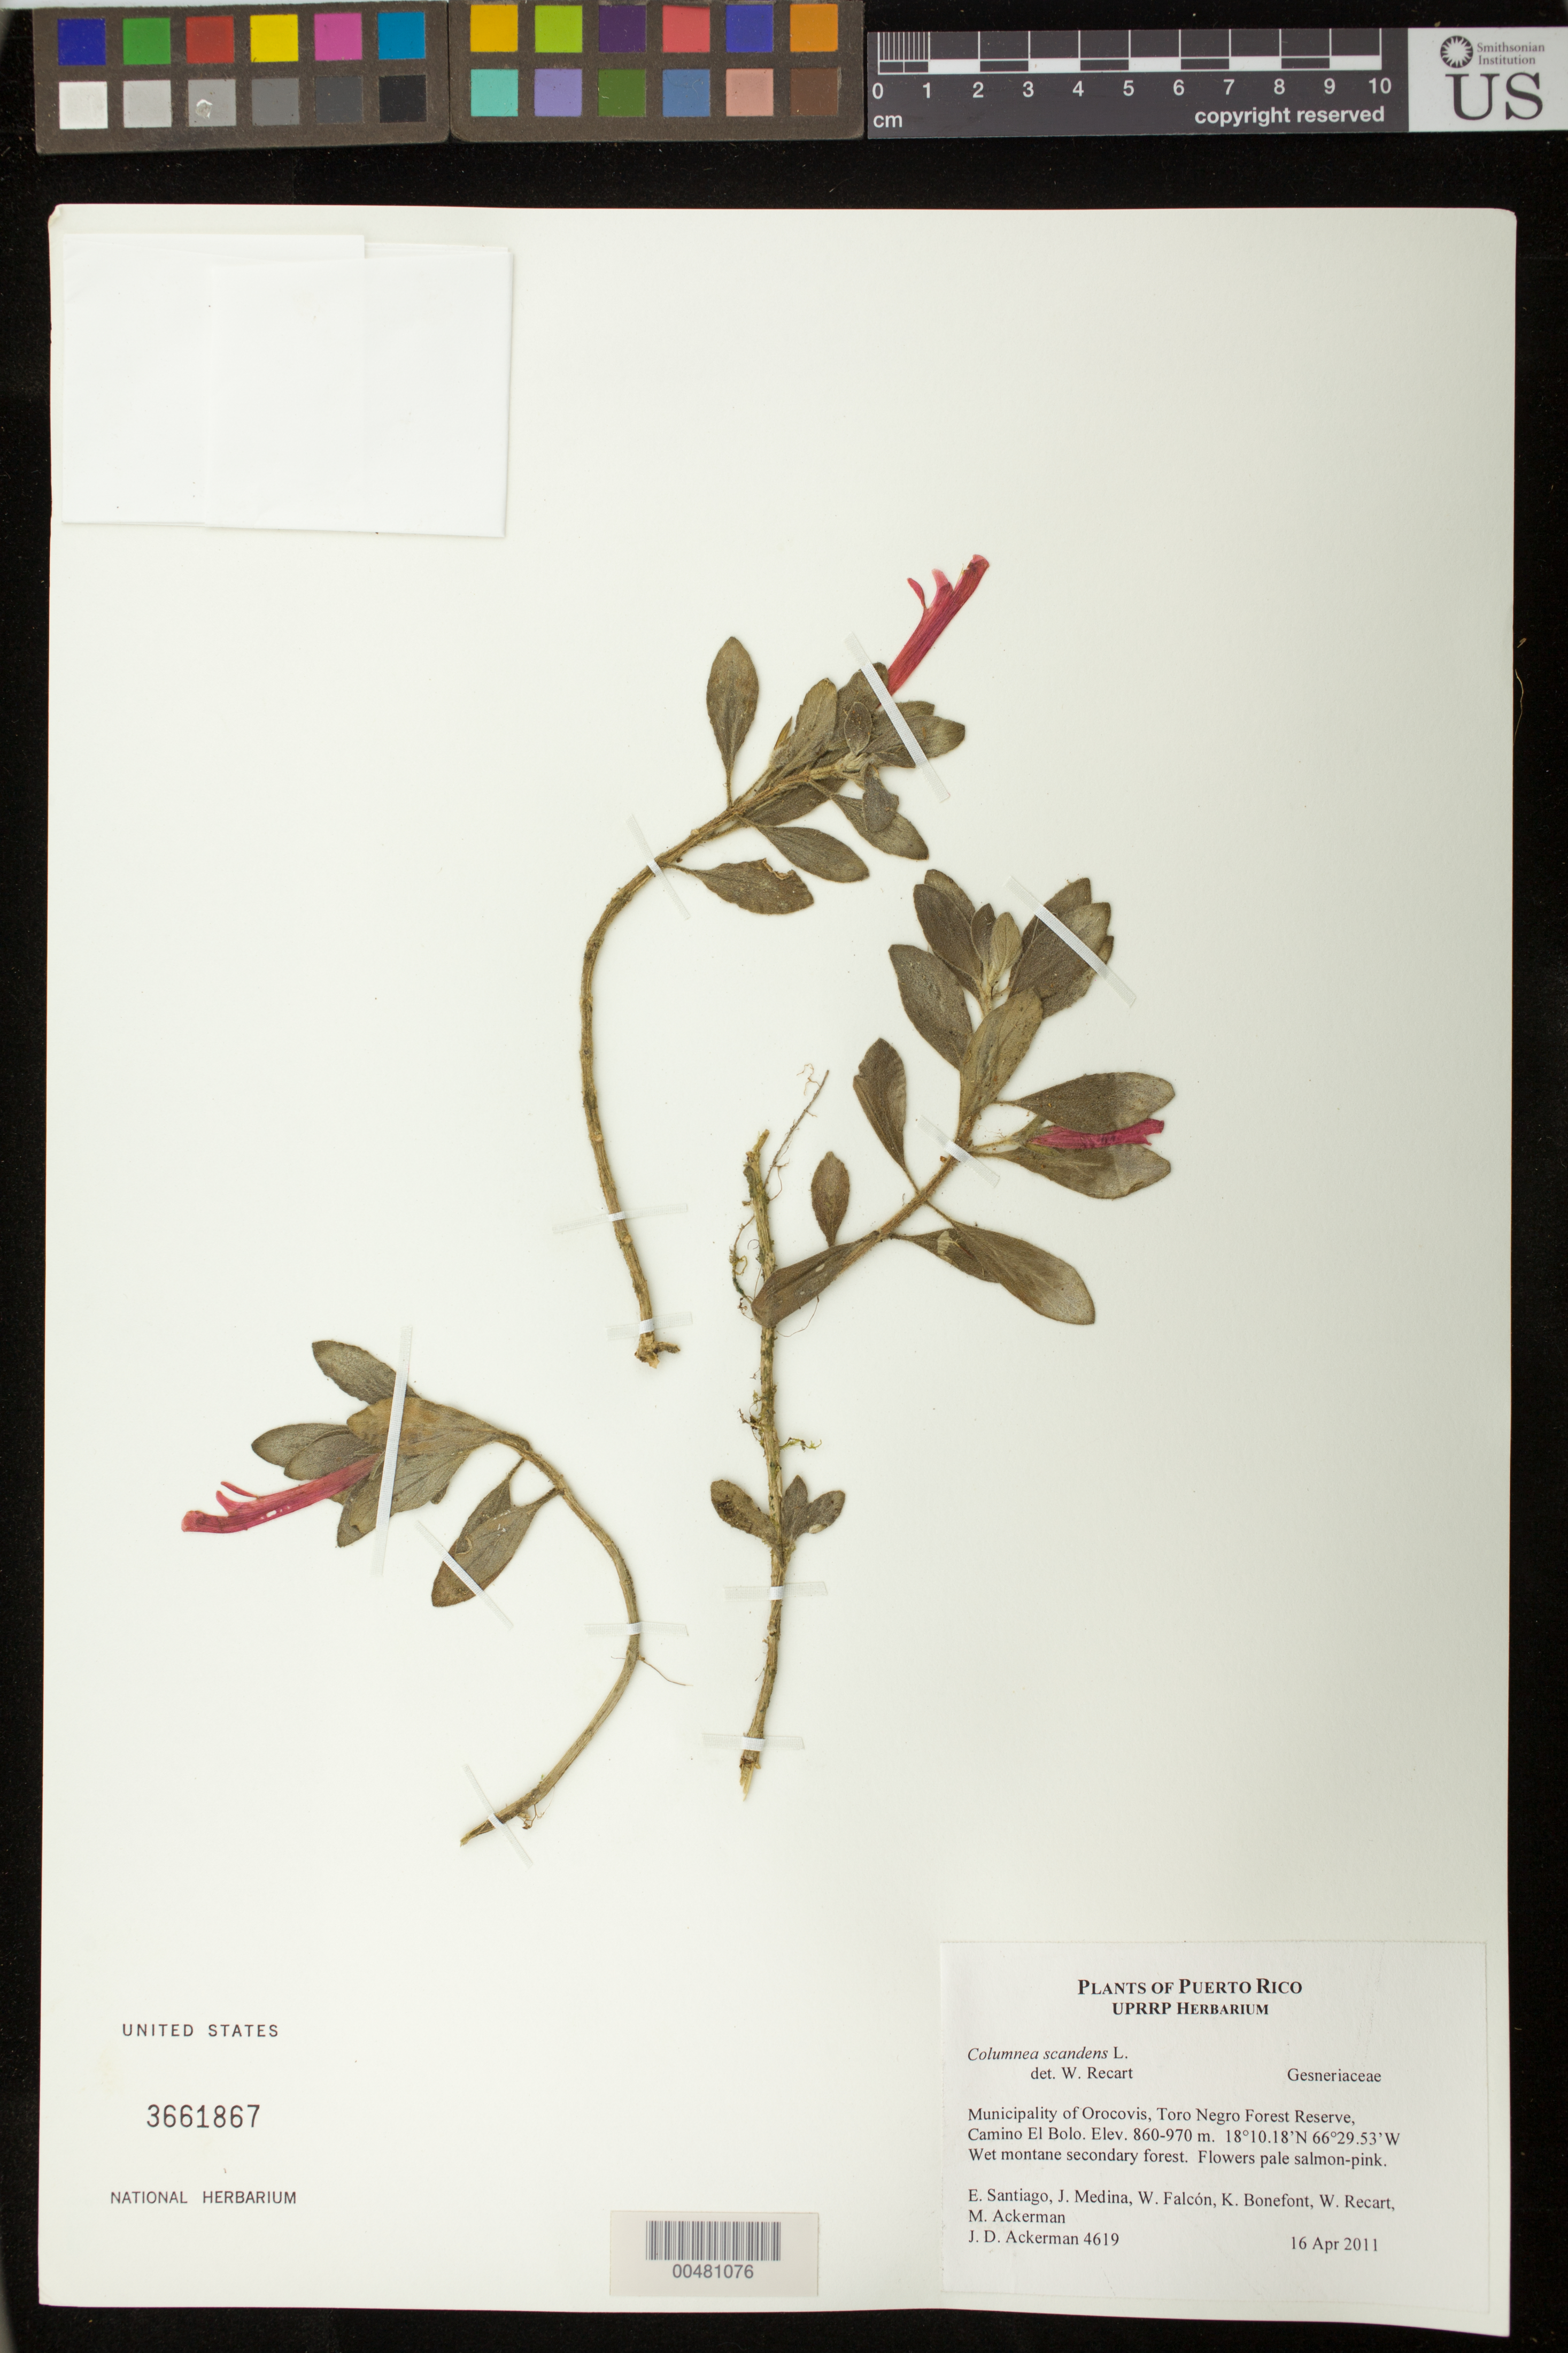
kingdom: Plantae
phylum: Tracheophyta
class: Magnoliopsida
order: Lamiales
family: Gesneriaceae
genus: Columnea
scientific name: Columnea scandens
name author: L.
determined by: Recart, W.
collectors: J. D. Ackerman, E. Santiago, J. Medina, W. Falcón, K. Bonefont, W. Recart & M. Ackerman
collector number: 4619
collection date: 2011-04-16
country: Puerto Rico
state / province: Orocovis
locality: Mun. Orocovis. Toro Negro Forest Reserve, Camino El Bolo.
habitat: Wet montane secondary forest.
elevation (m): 860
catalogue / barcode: US 3661867